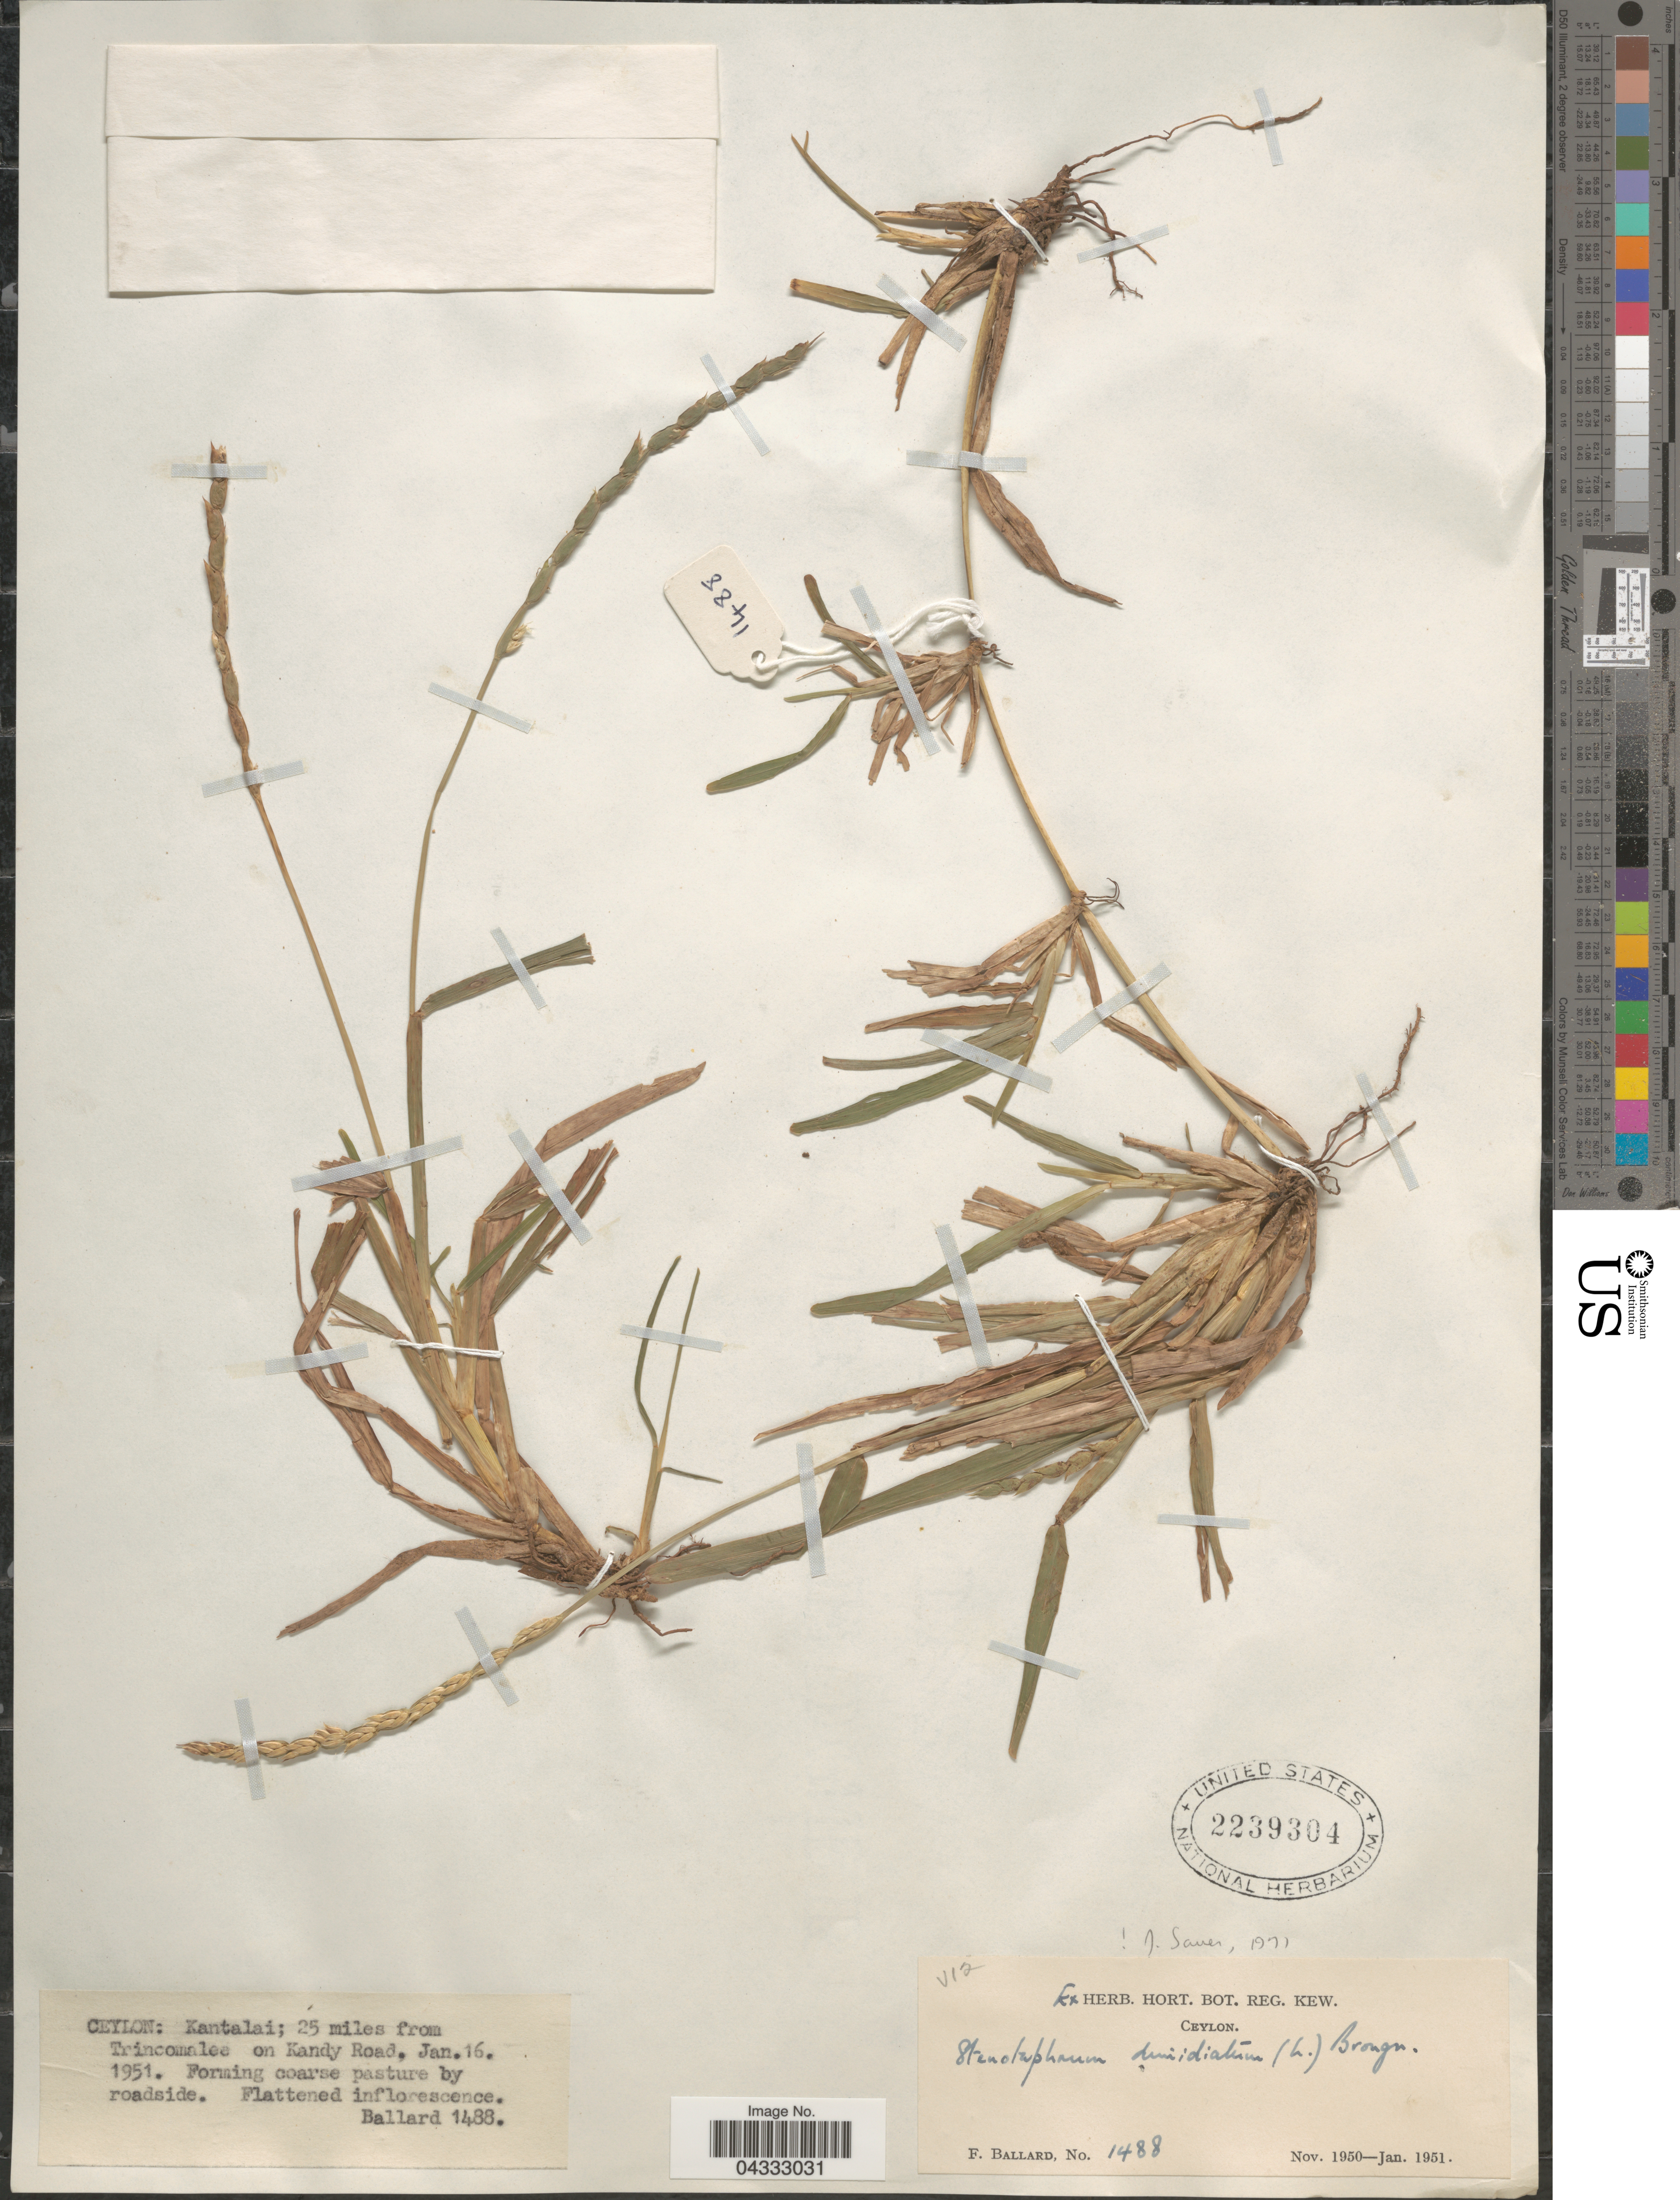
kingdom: Plantae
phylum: Tracheophyta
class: Liliopsida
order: Poales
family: Poaceae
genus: Stenotaphrum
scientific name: Stenotaphrum dimidiatum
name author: (L.) Brongn.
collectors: F. Ballard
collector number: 1488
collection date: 1951-01-16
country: Sri Lanka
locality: Ceylon: Kantalai; 25 miles from Trincomalee on Kandy Road.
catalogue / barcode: US 2239304